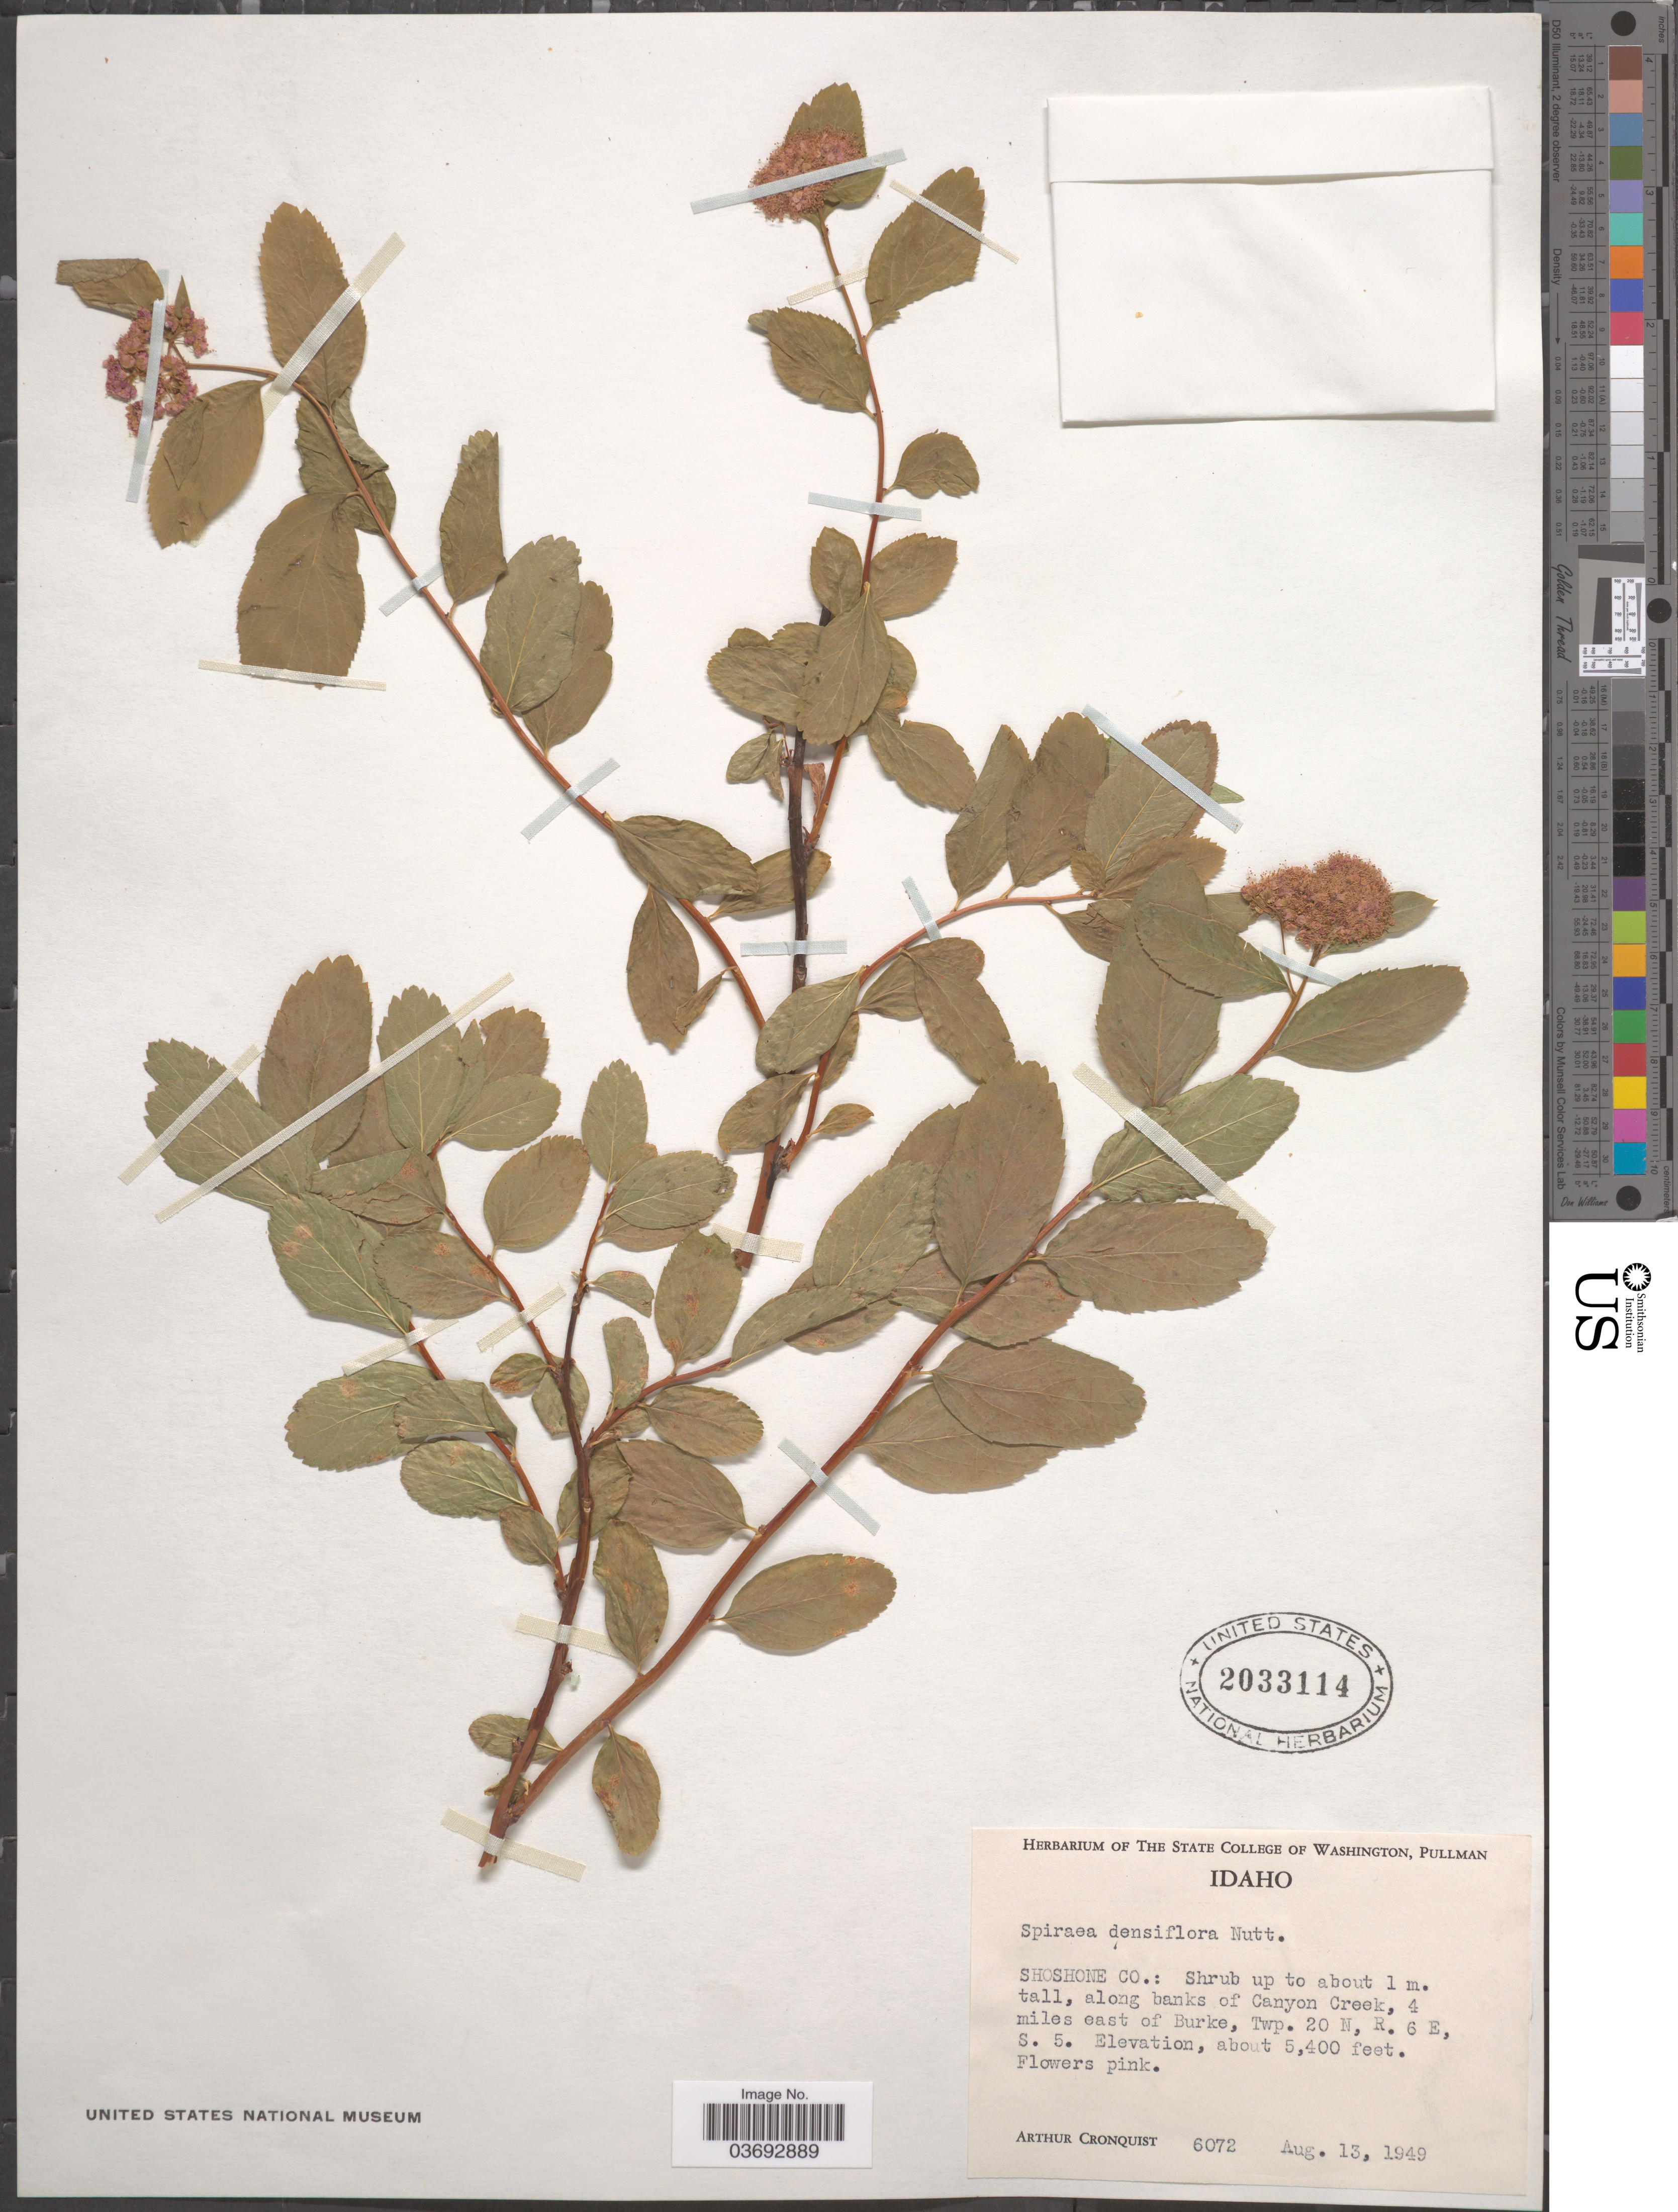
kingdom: Plantae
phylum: Tracheophyta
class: Magnoliopsida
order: Rosales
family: Rosaceae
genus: Spiraea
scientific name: Spiraea splendens var. splendens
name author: Baumann ex K. Koch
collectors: A. J. Cronquist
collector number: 6072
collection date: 1949-08-13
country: United States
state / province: Idaho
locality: Shoshone Co.: Shrub up to about 1 m. tall, along banks of Canyon Creek, 4 miles east of Burke, Twp. 20 N, R. 6 E, S. 5.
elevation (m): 1646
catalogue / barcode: US 2033114